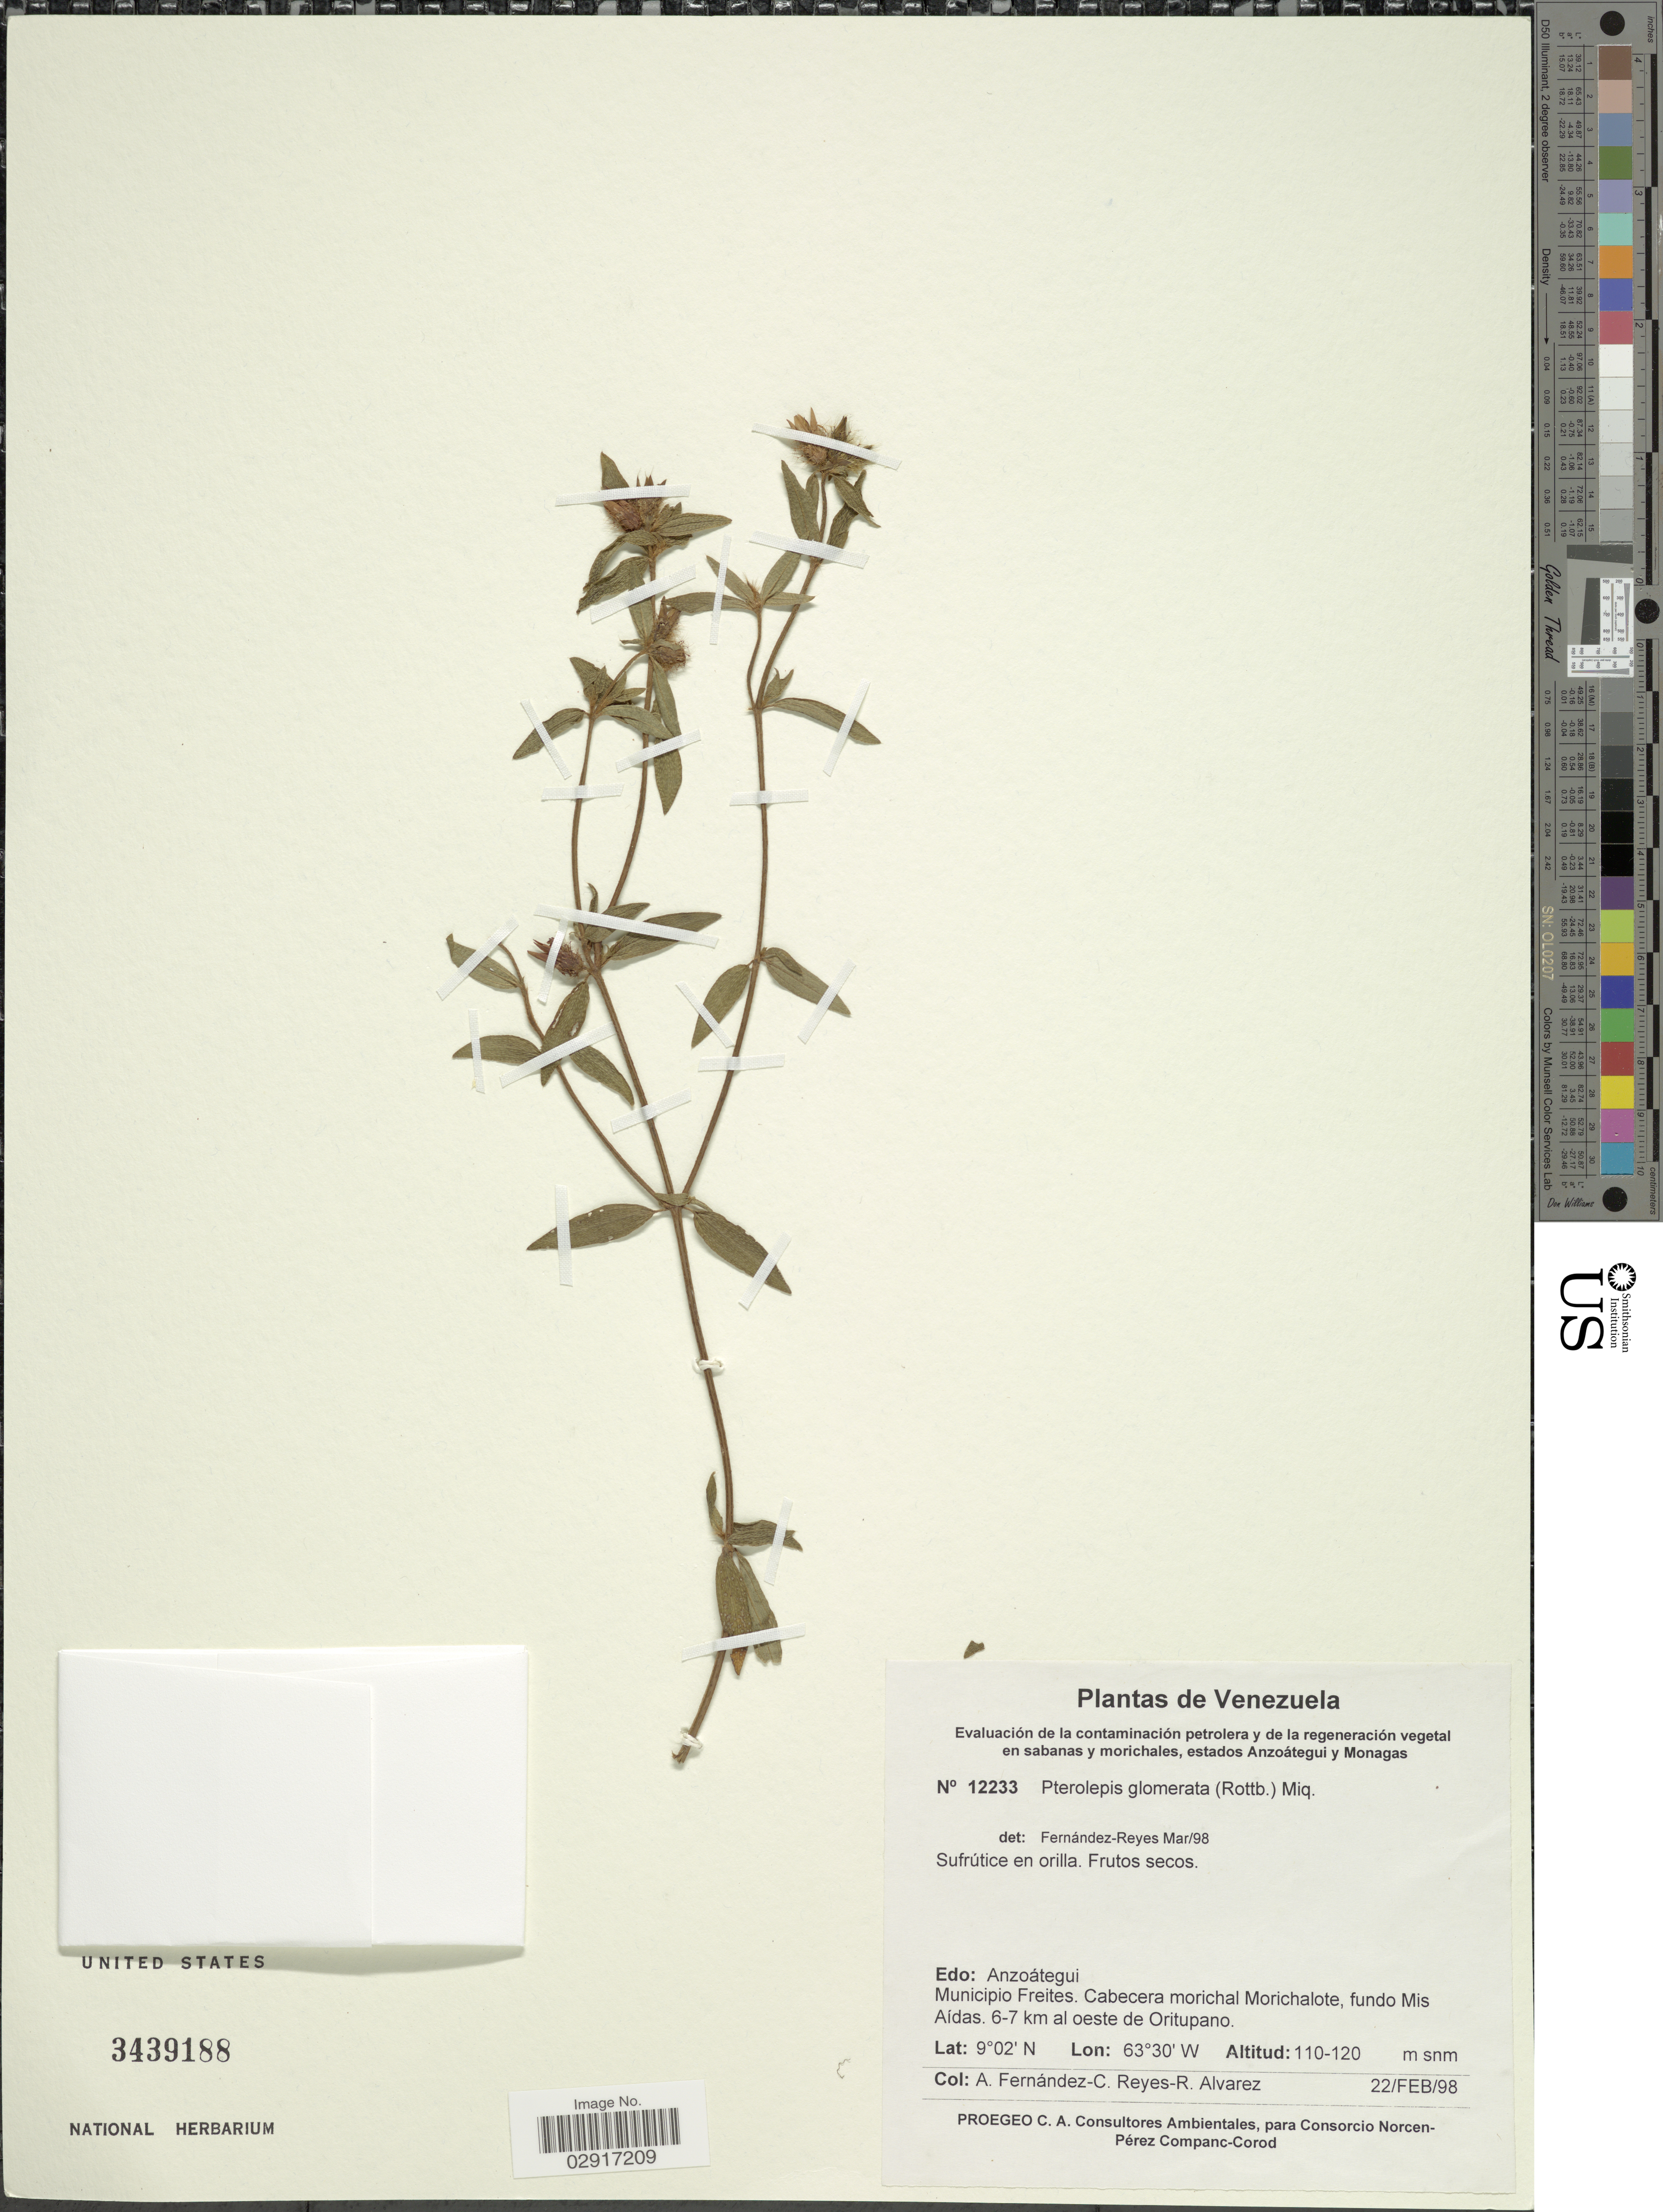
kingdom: Plantae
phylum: Tracheophyta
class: Magnoliopsida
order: Myrtales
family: Melastomataceae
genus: Pterolepis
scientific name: Pterolepis glomerata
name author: (Rottb.) Miq.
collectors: A. Fernández, C. Reyes & R. Álvarez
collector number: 12233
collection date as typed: Transcribed d/m/y: 22/2/98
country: Venezuela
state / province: Anzoategui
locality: Municipio Freitas. Cabecera morichal Morichalote, fundo Mis Aídas. 6-7 km al oeste de Oritupano.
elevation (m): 110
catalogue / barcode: US 3439188